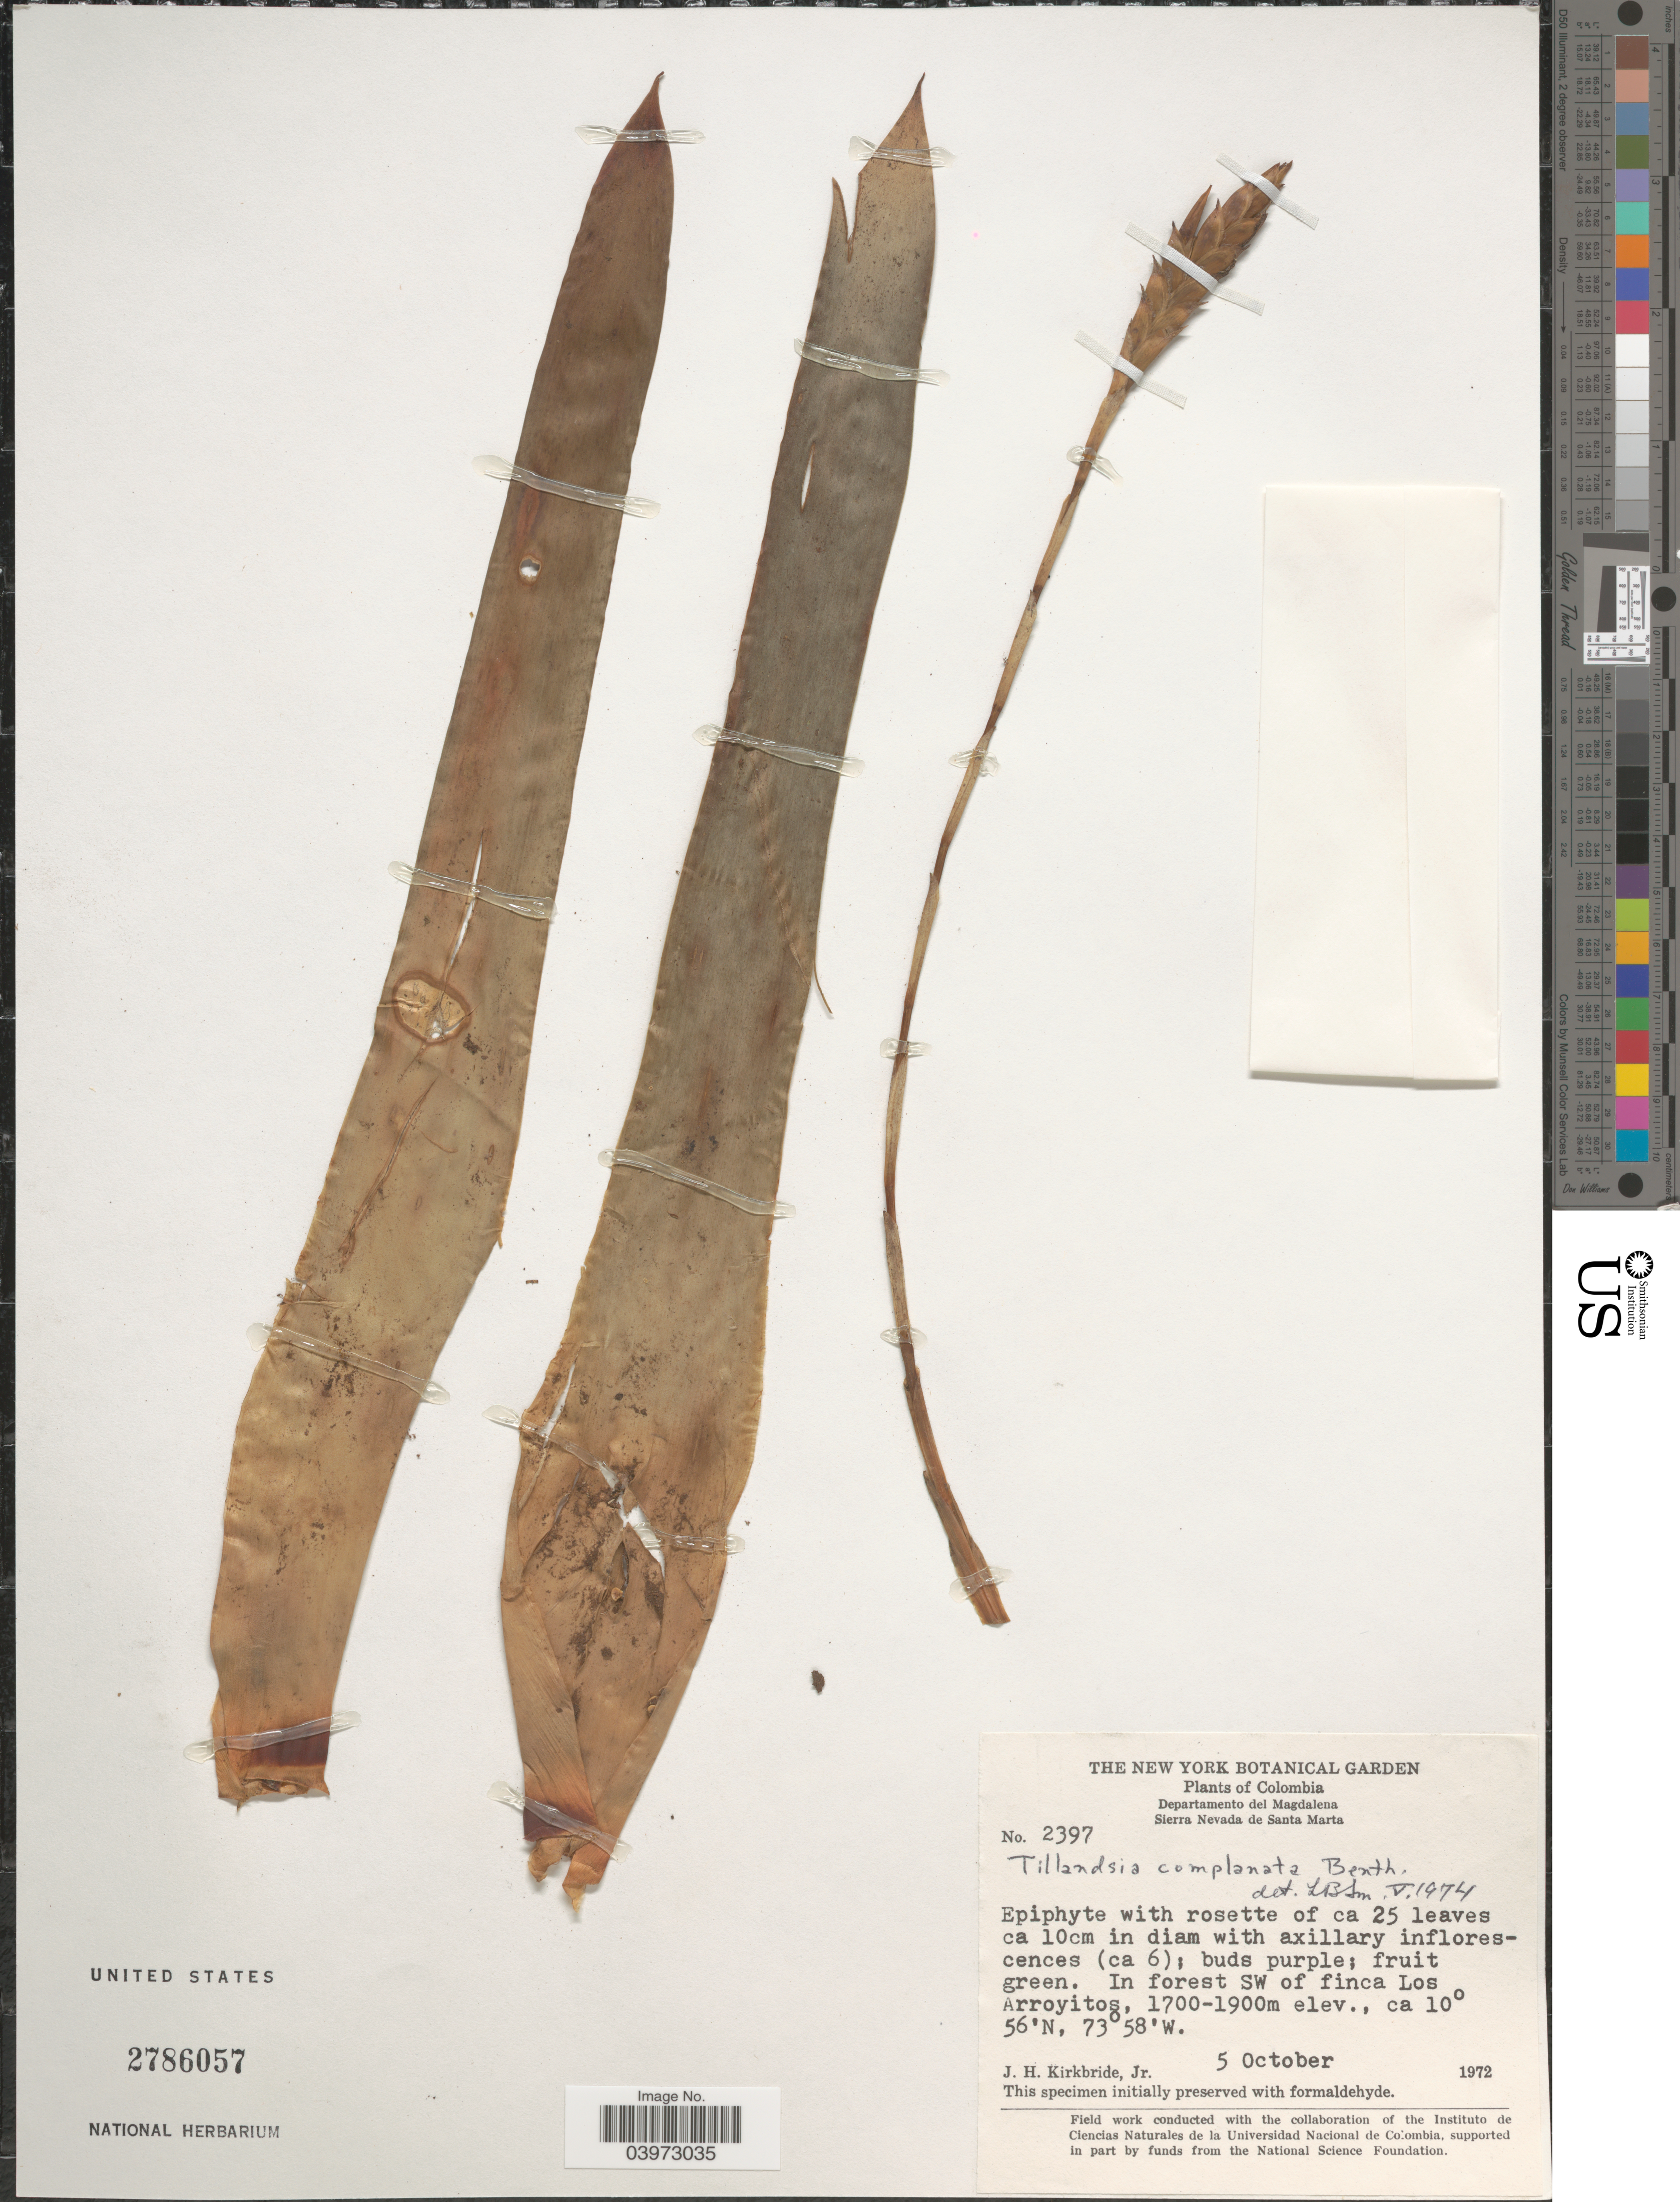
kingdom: Plantae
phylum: Tracheophyta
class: Liliopsida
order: Poales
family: Bromeliaceae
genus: Tillandsia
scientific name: Tillandsia complanata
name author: Benth.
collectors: J. H. Kirkbride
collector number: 2397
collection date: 1972-10-05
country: Colombia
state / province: Magdalena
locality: Departamento del Magdalena. Sierra Nevada de Santa Marta. In forest SW of finca Los Arroyitos.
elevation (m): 1700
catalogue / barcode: US 2786057